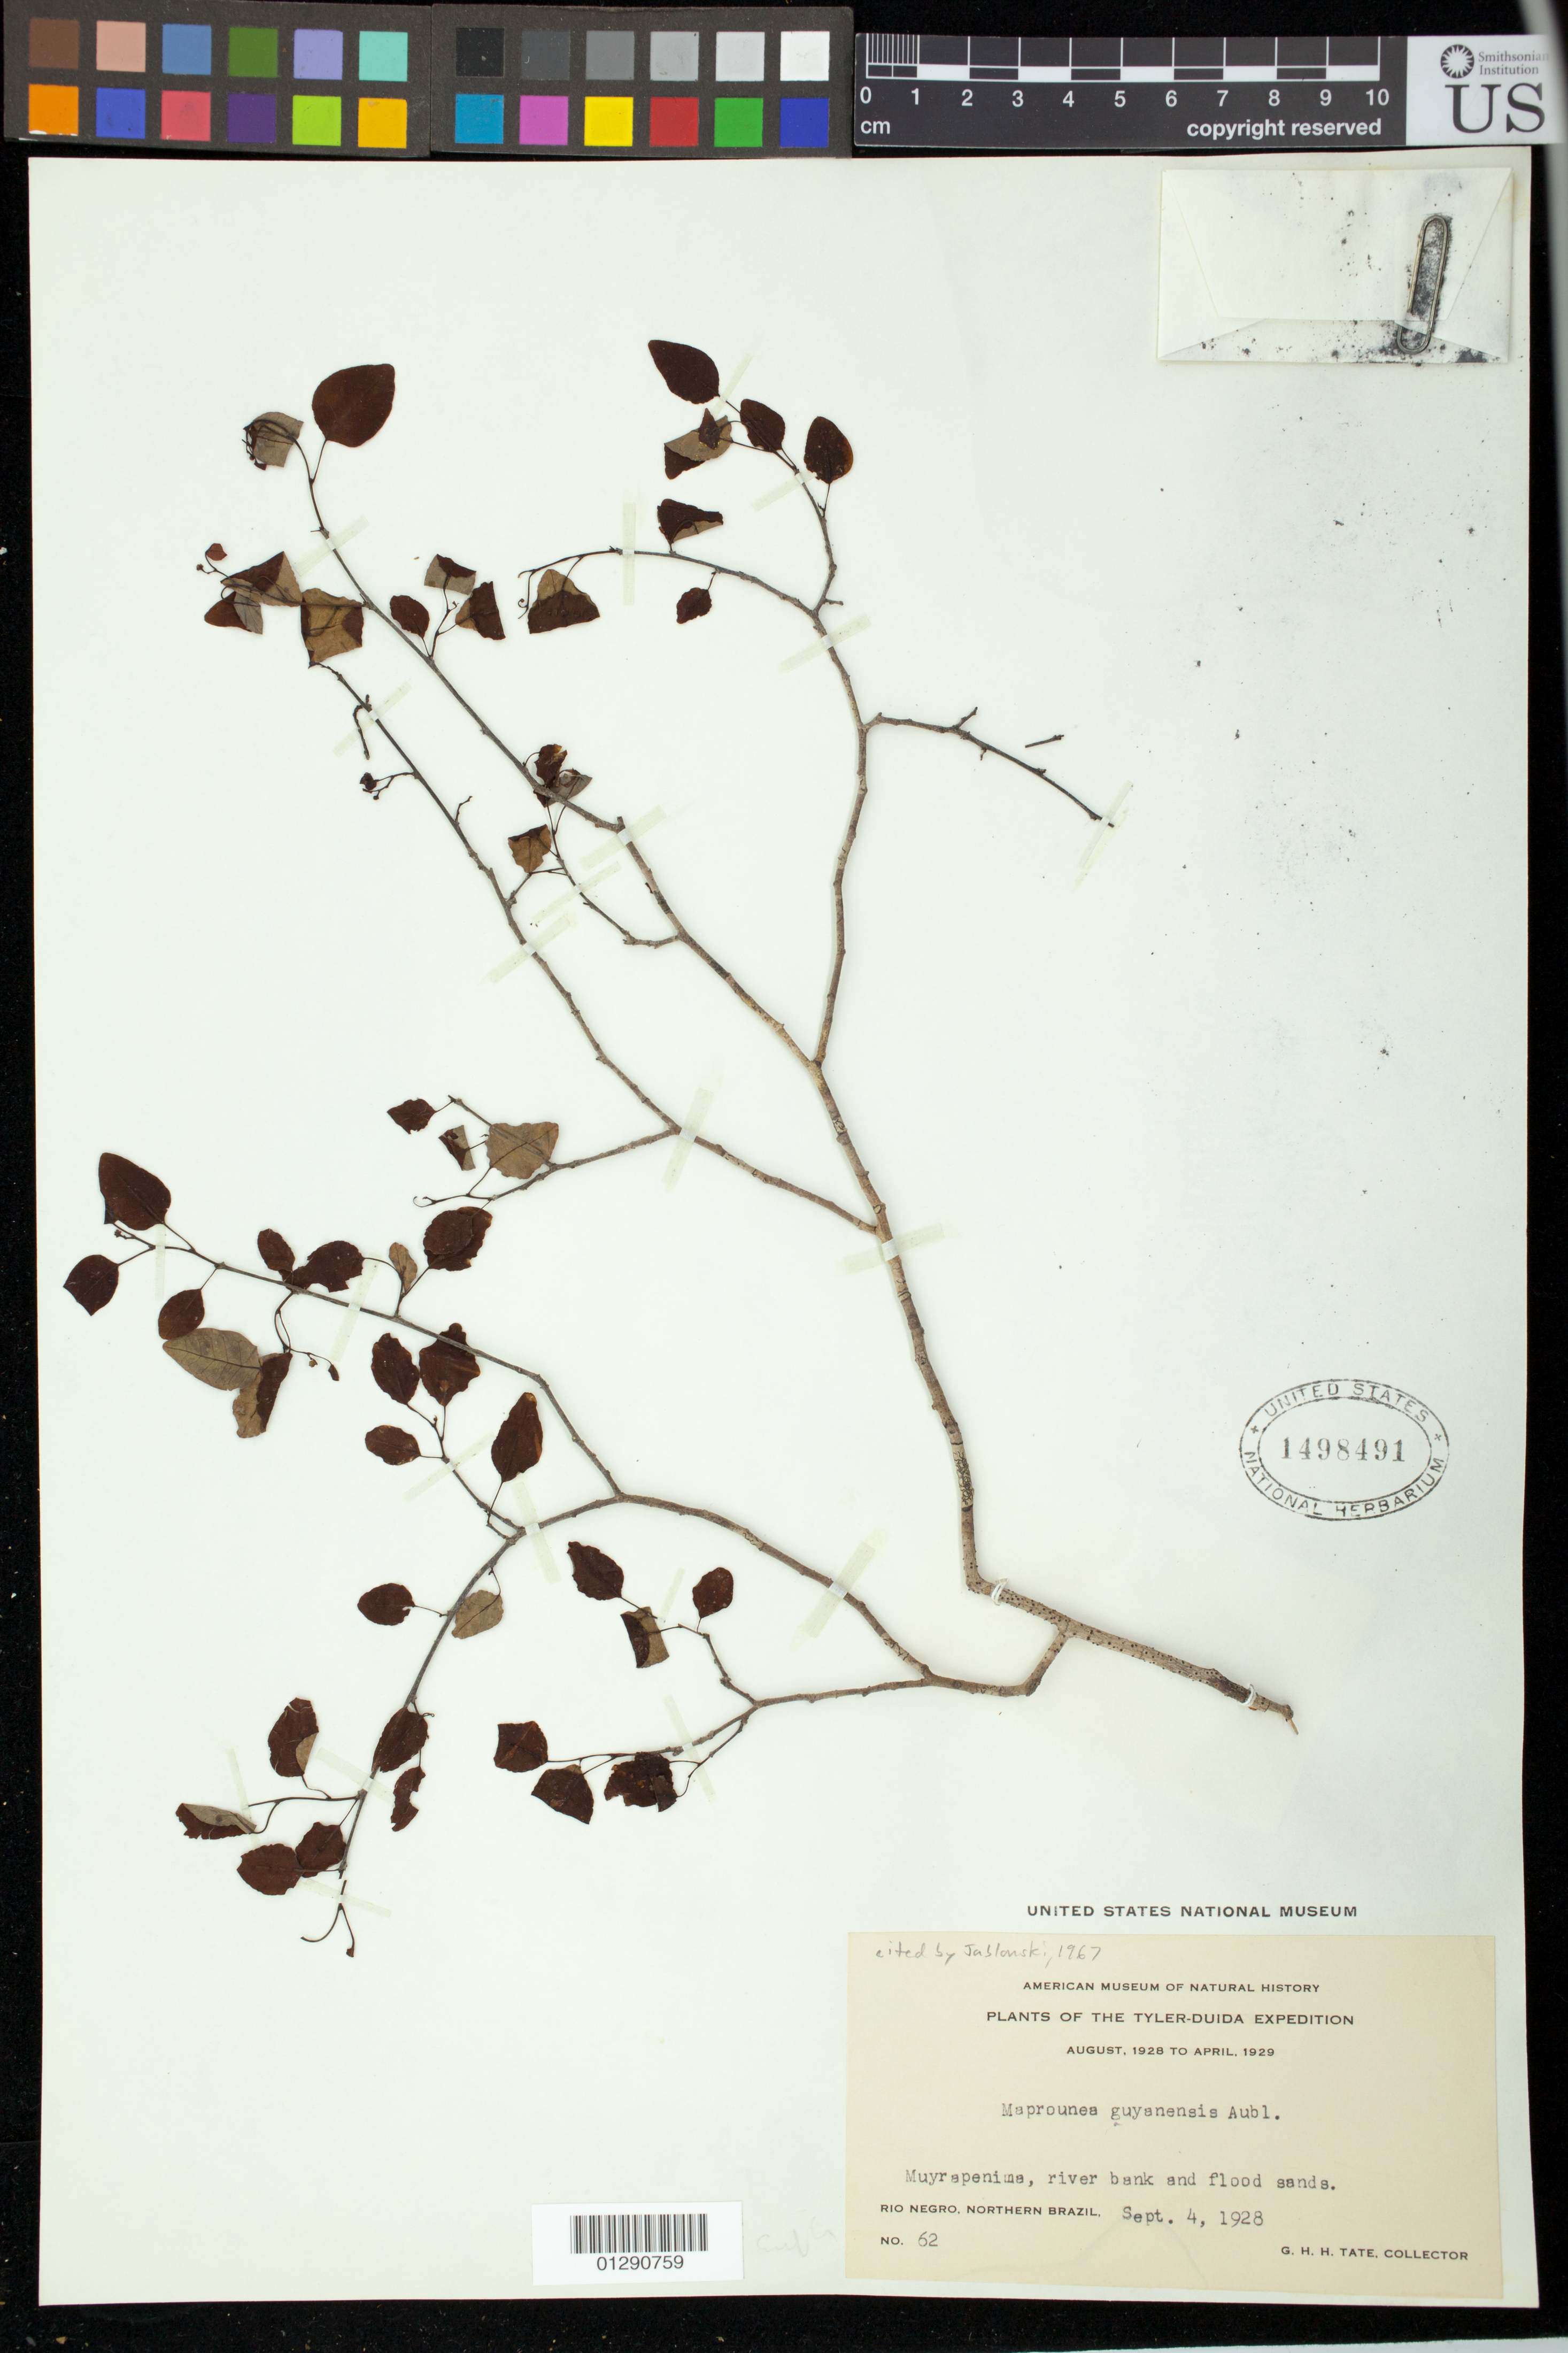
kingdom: Plantae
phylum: Tracheophyta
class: Magnoliopsida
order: Malpighiales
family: Euphorbiaceae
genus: Maprounea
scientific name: Maprounea guianensis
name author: Aubl.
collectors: G. H. H.Tate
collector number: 62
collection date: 1928-09-04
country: Argentina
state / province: Rio Negro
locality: Muryspenime, river bank and flood sands.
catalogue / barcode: US 1498491